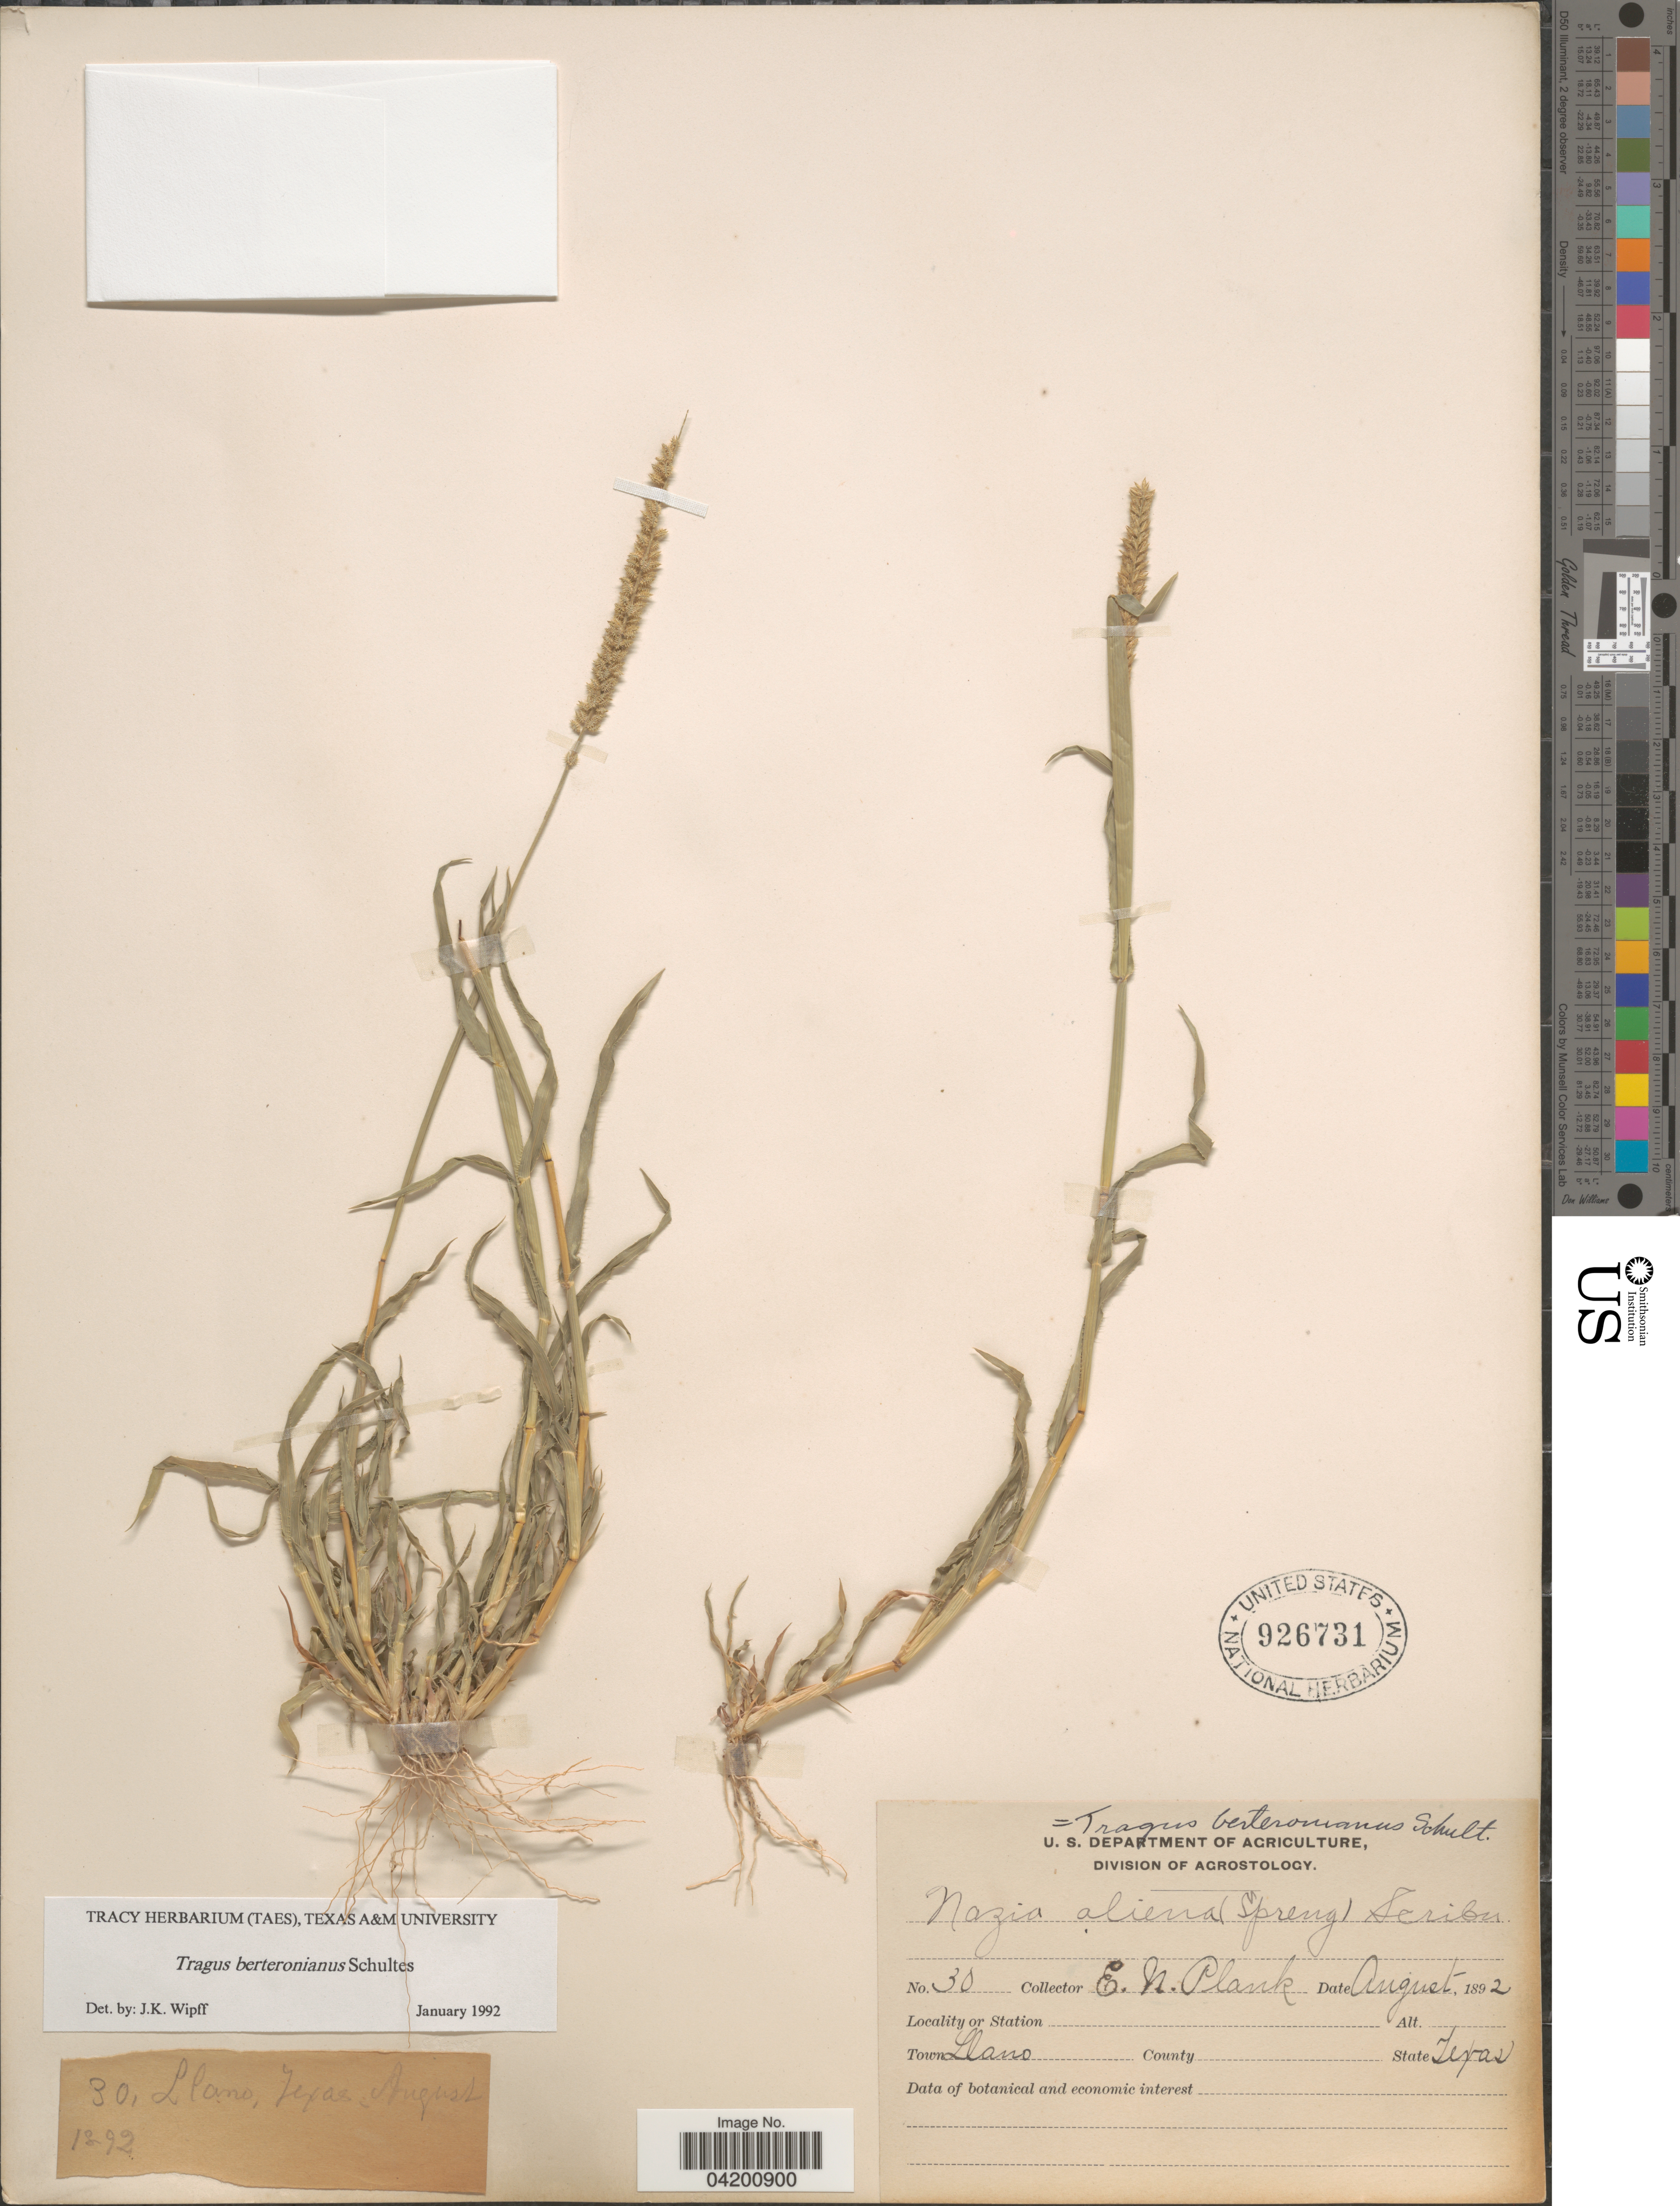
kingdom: Plantae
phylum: Tracheophyta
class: Liliopsida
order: Poales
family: Poaceae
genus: Tragus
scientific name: Tragus berteronianus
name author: Schult.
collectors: E. Plank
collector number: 30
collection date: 1892-08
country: United States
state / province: Texas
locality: Town Llano.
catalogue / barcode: US 926731